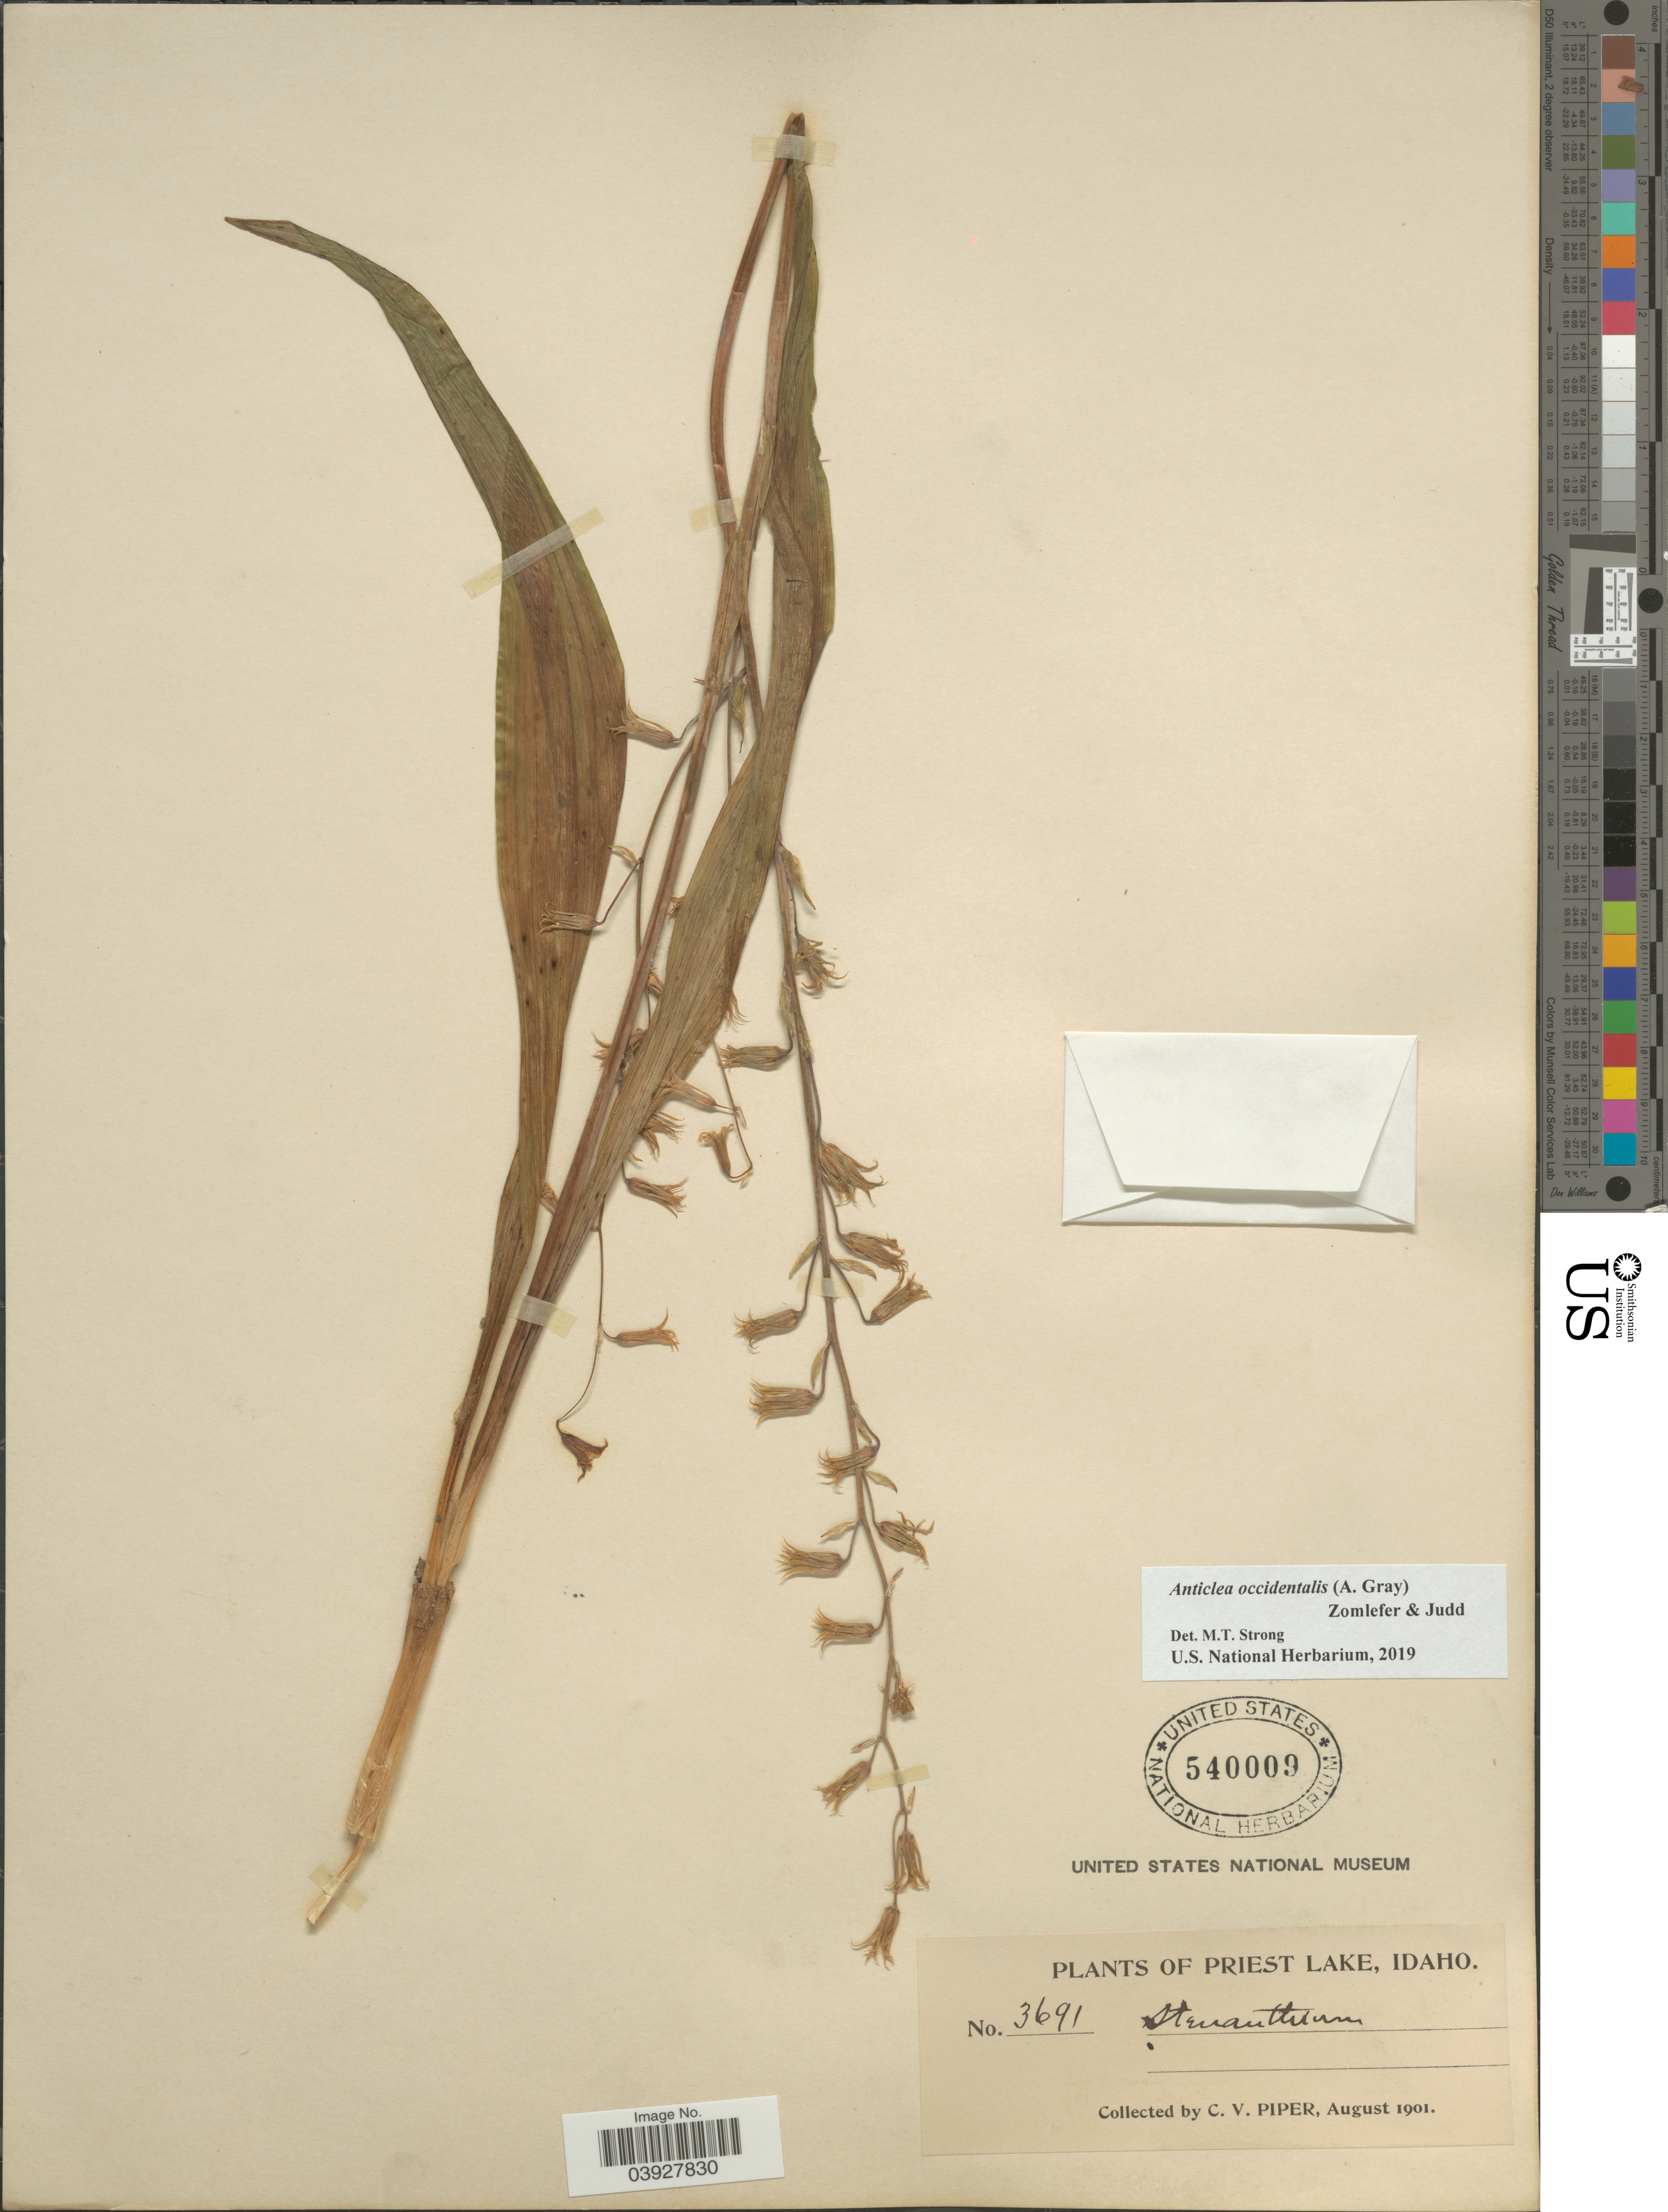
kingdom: Plantae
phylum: Tracheophyta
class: Liliopsida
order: Liliales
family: Melanthiaceae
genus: Anticlea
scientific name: Anticlea occidentalis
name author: (A. Gray) Zomlefer & Judd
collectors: C. V. Piper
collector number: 3691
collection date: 1901-08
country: United States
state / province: Idaho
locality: Priest Lake.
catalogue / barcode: US 540009